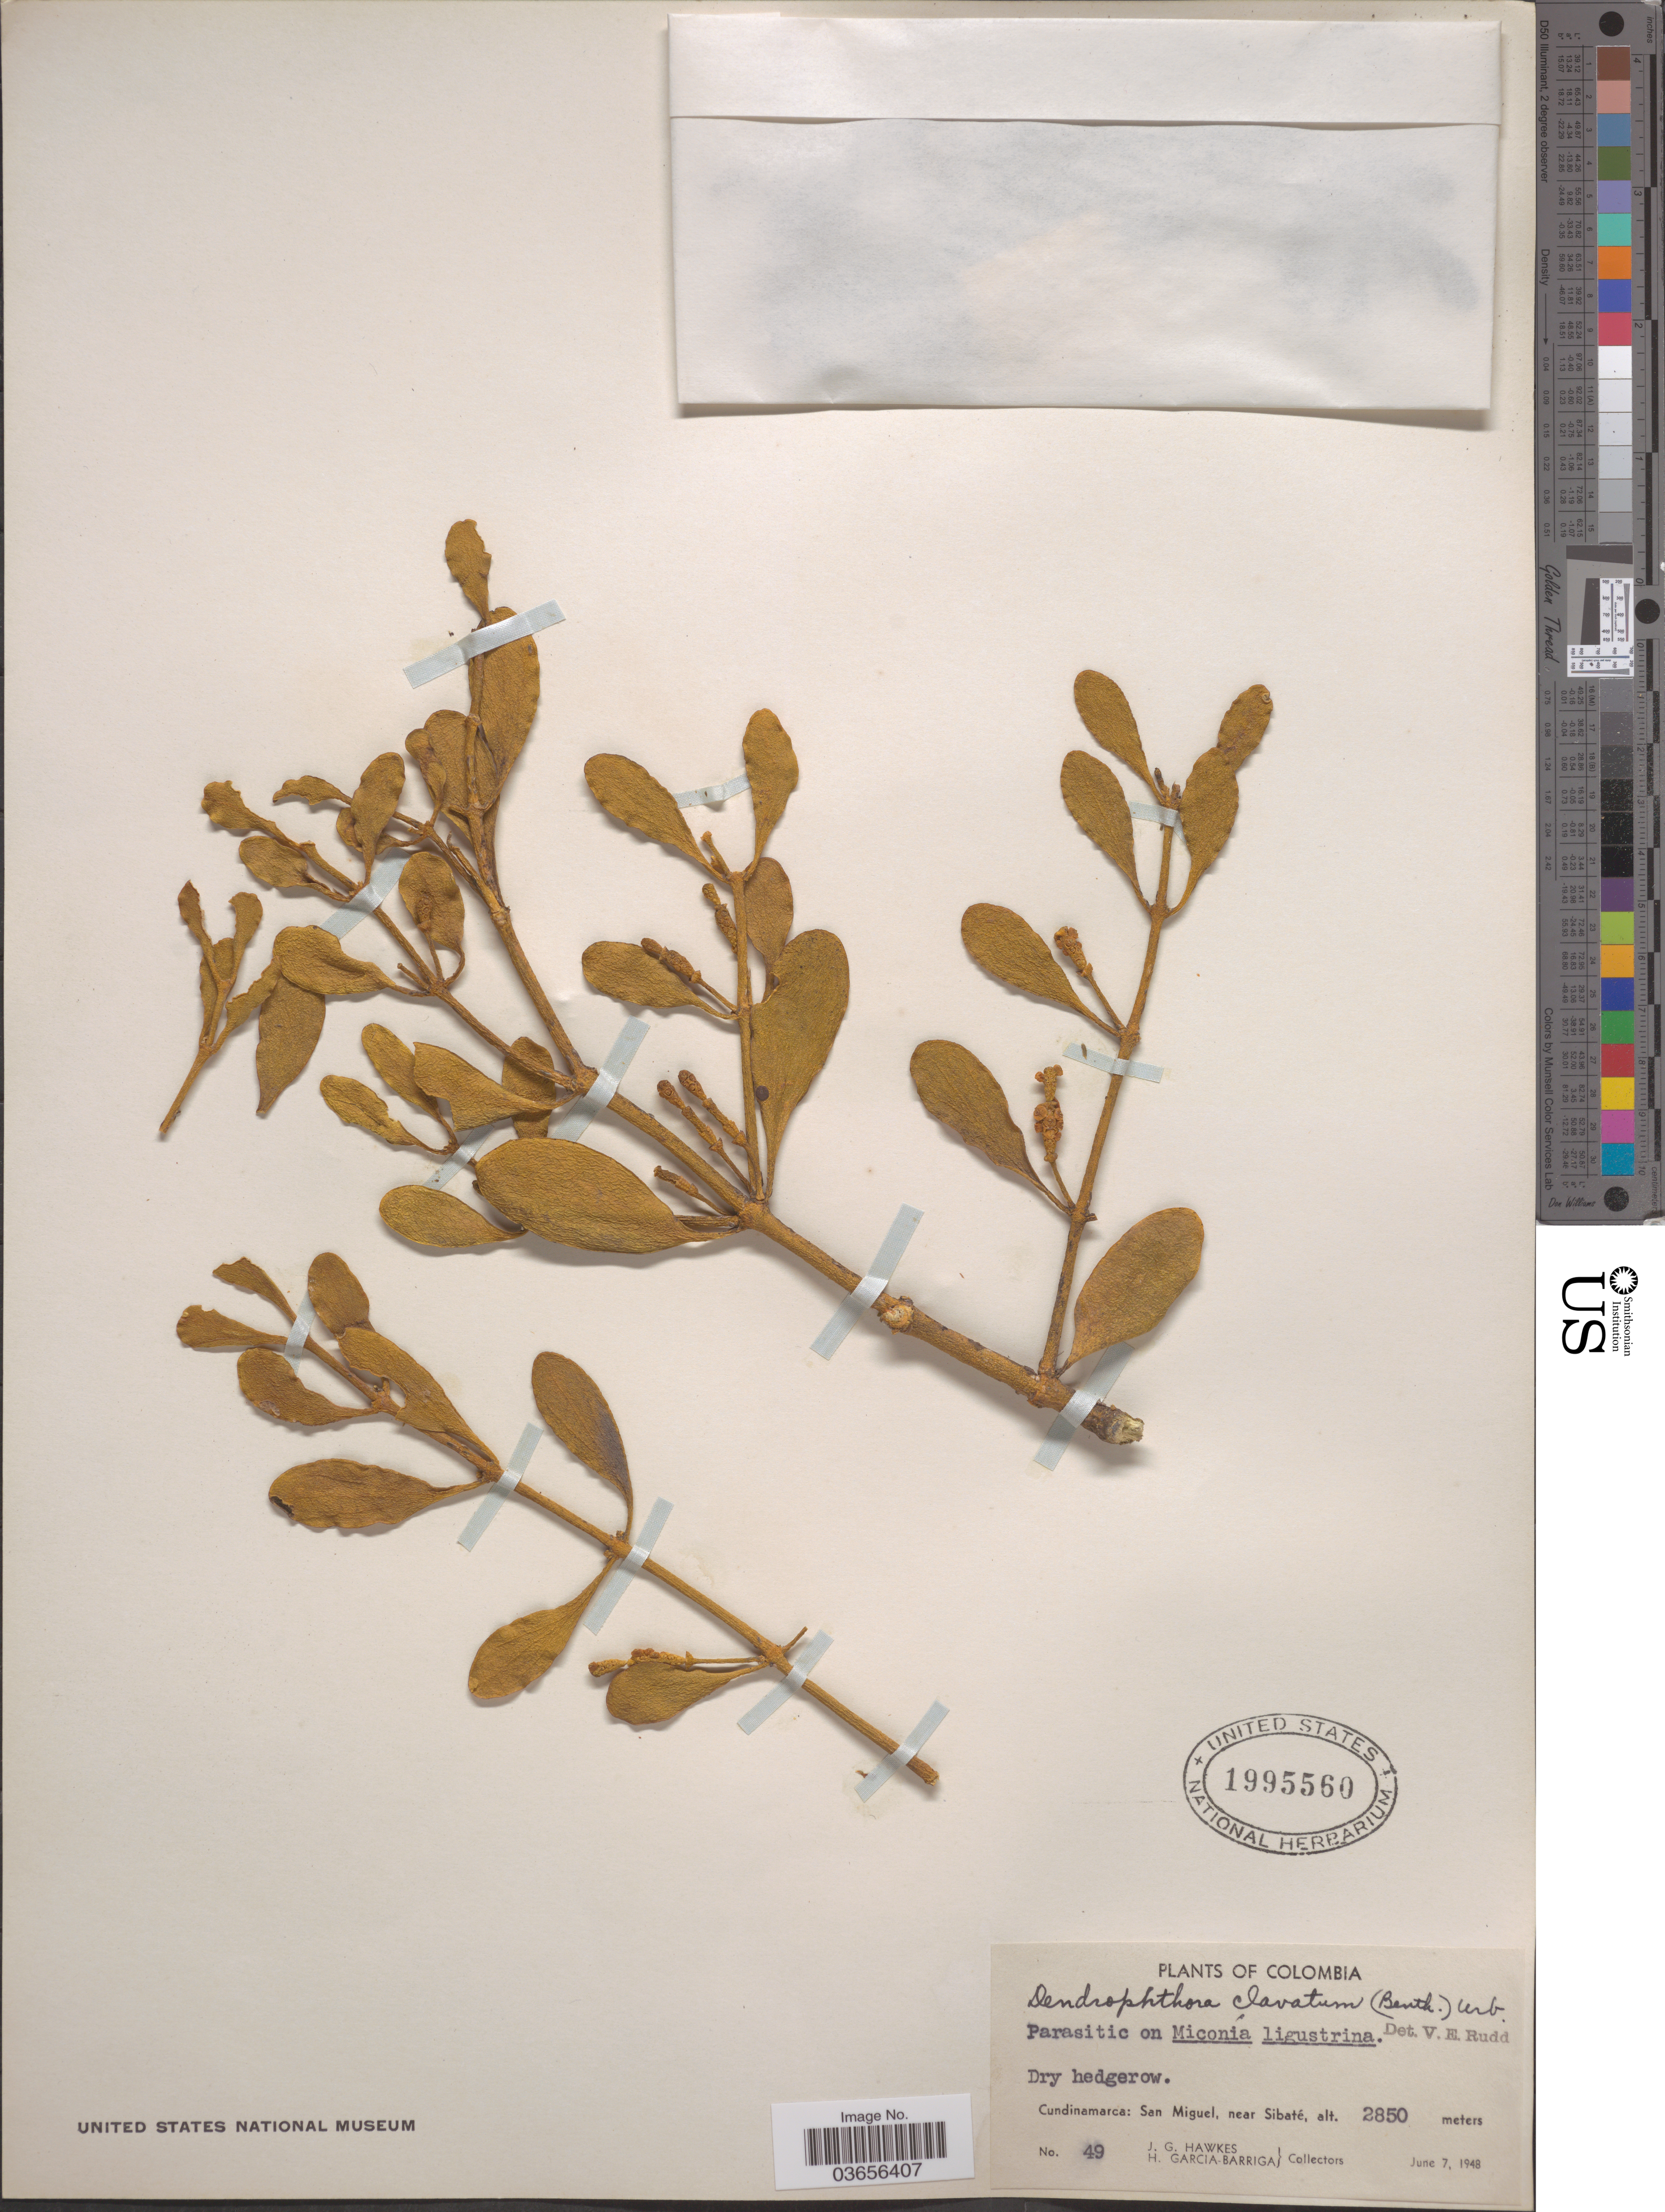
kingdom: Plantae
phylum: Tracheophyta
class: Magnoliopsida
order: Santalales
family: Viscaceae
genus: Dendrophthora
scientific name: Dendrophthora clavata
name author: (Benth.) Urb.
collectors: J. Hawkes & H. García Barriga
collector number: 49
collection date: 1948-06-07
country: Colombia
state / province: Cundinamarca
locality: San Miguel, near Sibaté.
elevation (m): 2850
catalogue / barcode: US 1995560